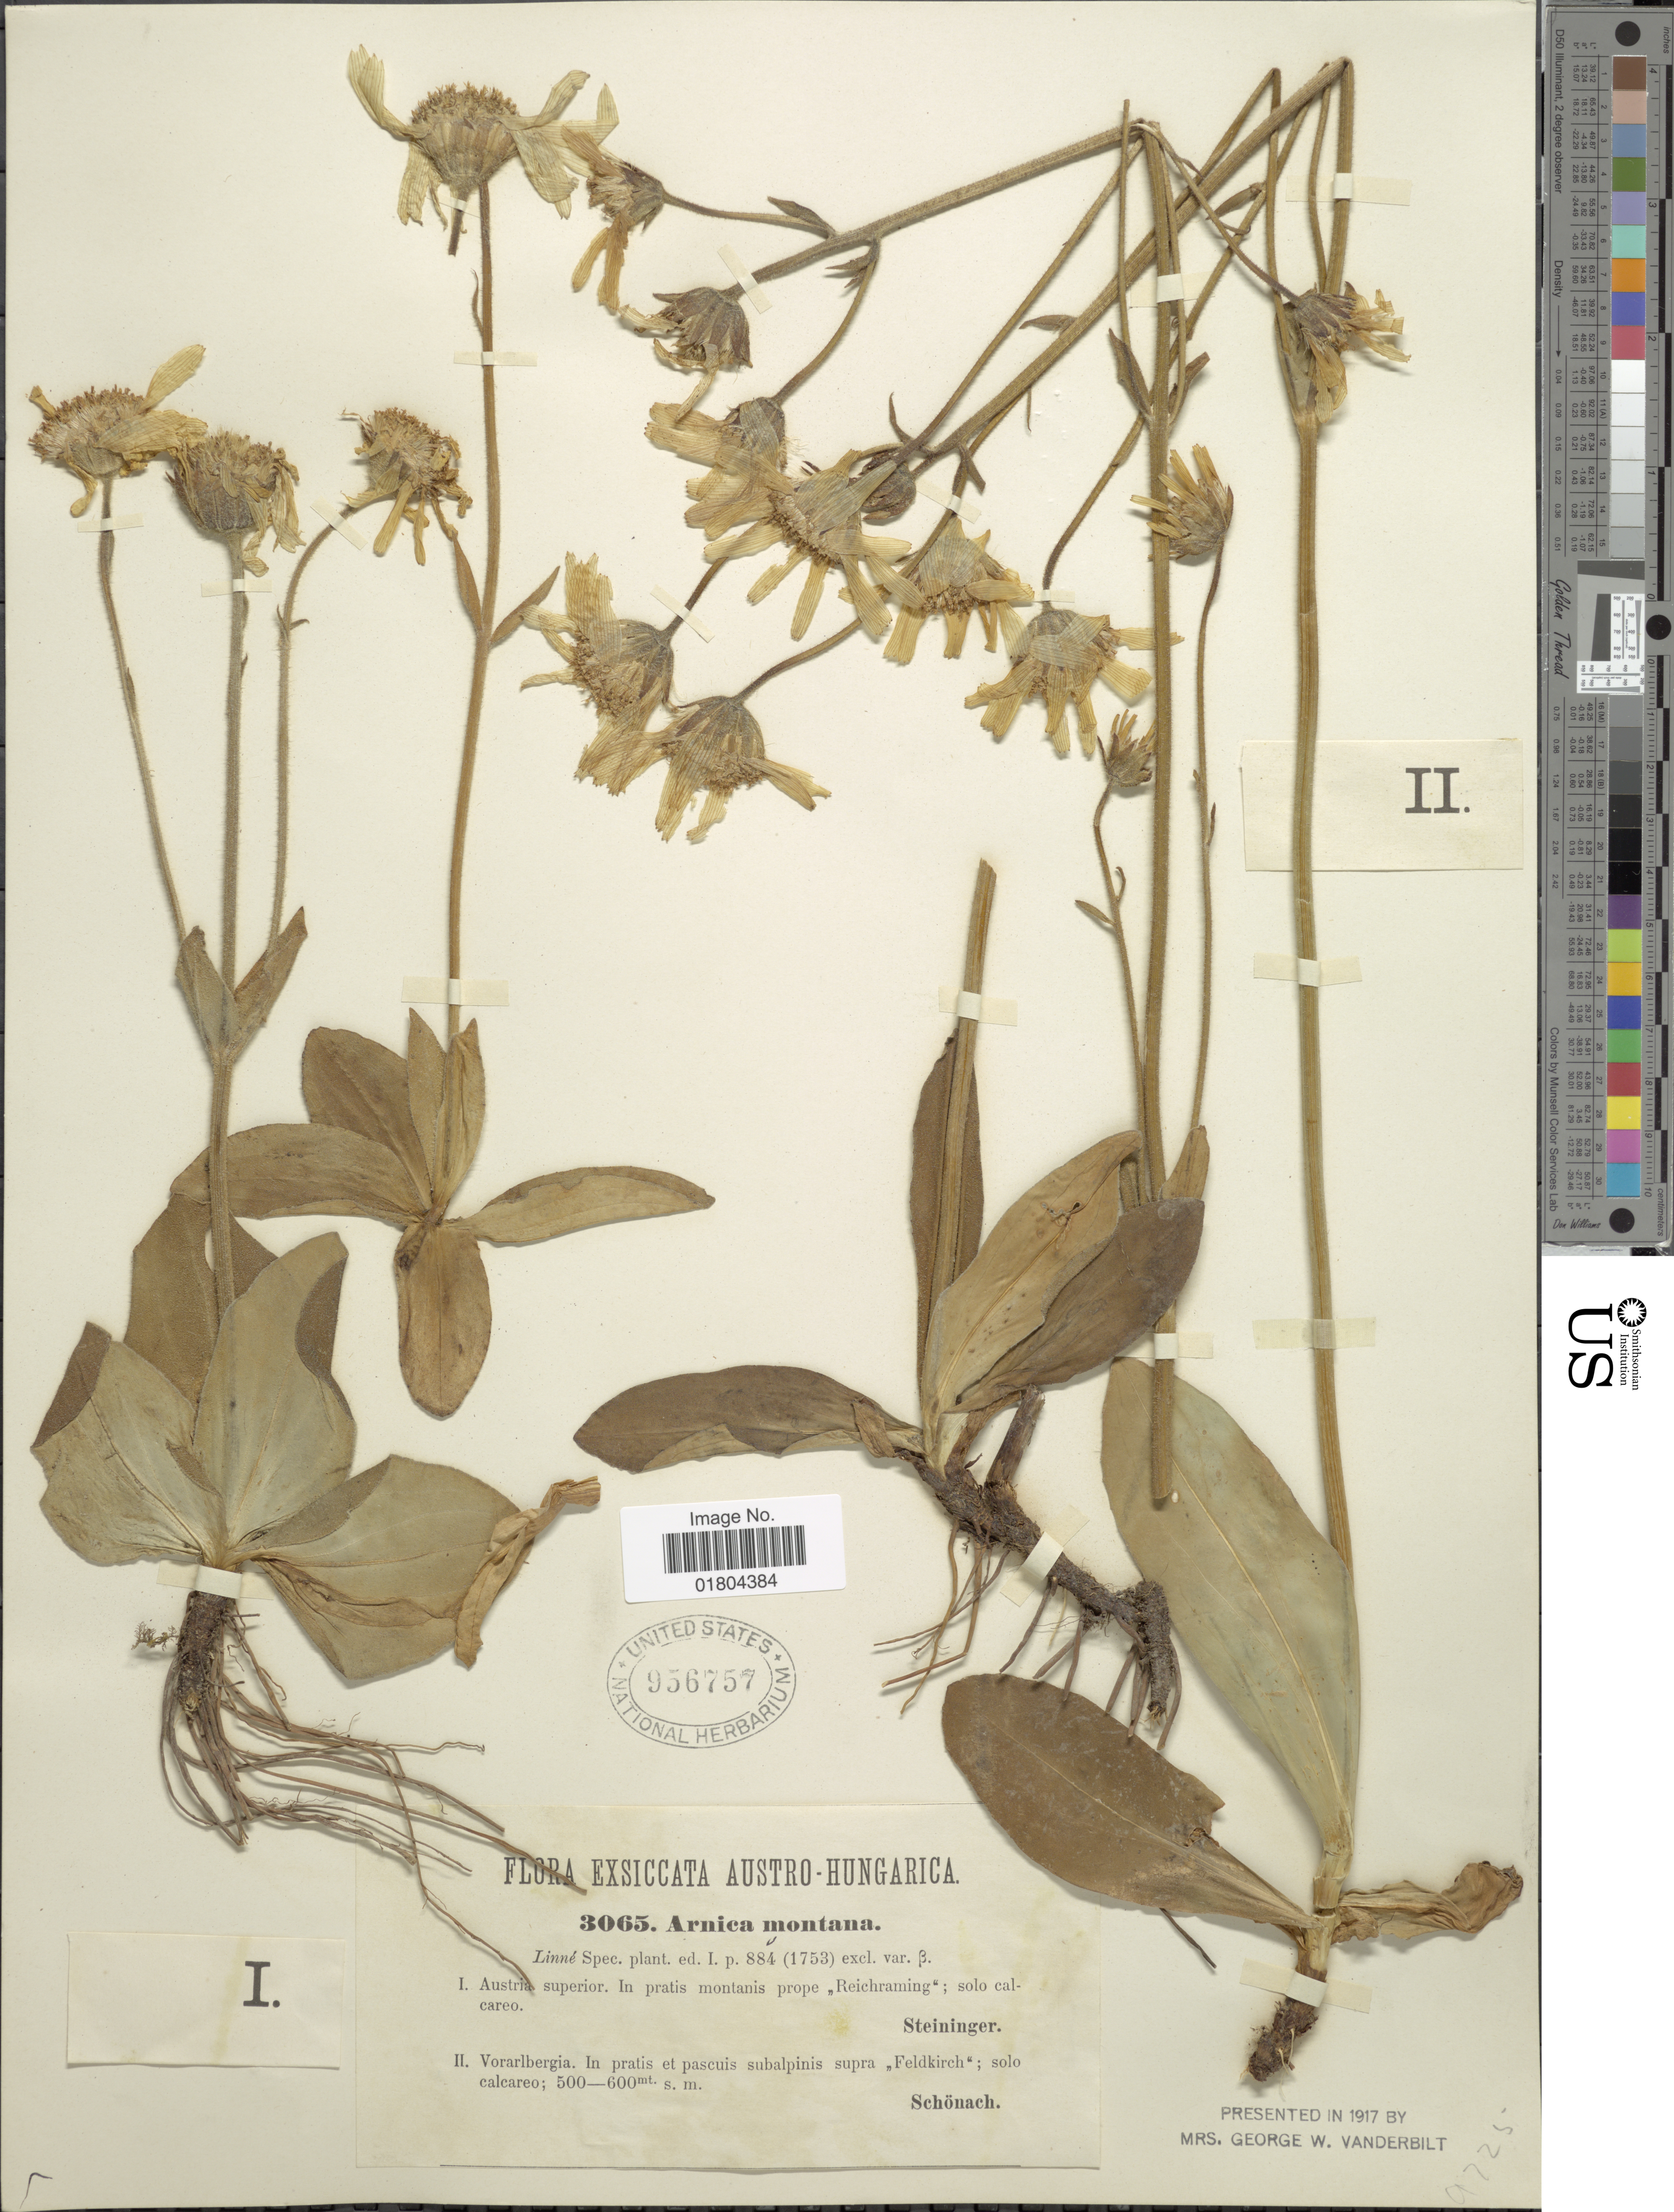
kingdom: Plantae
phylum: Tracheophyta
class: Magnoliopsida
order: Asterales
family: Asteraceae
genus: Arnica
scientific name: Arnica montana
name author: L.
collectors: L. Stejneger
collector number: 3065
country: Austria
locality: Austro-Hungarica, Austria superior. In pratis montanis prope ,,Reichraming' solo calcareo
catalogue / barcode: US 956757